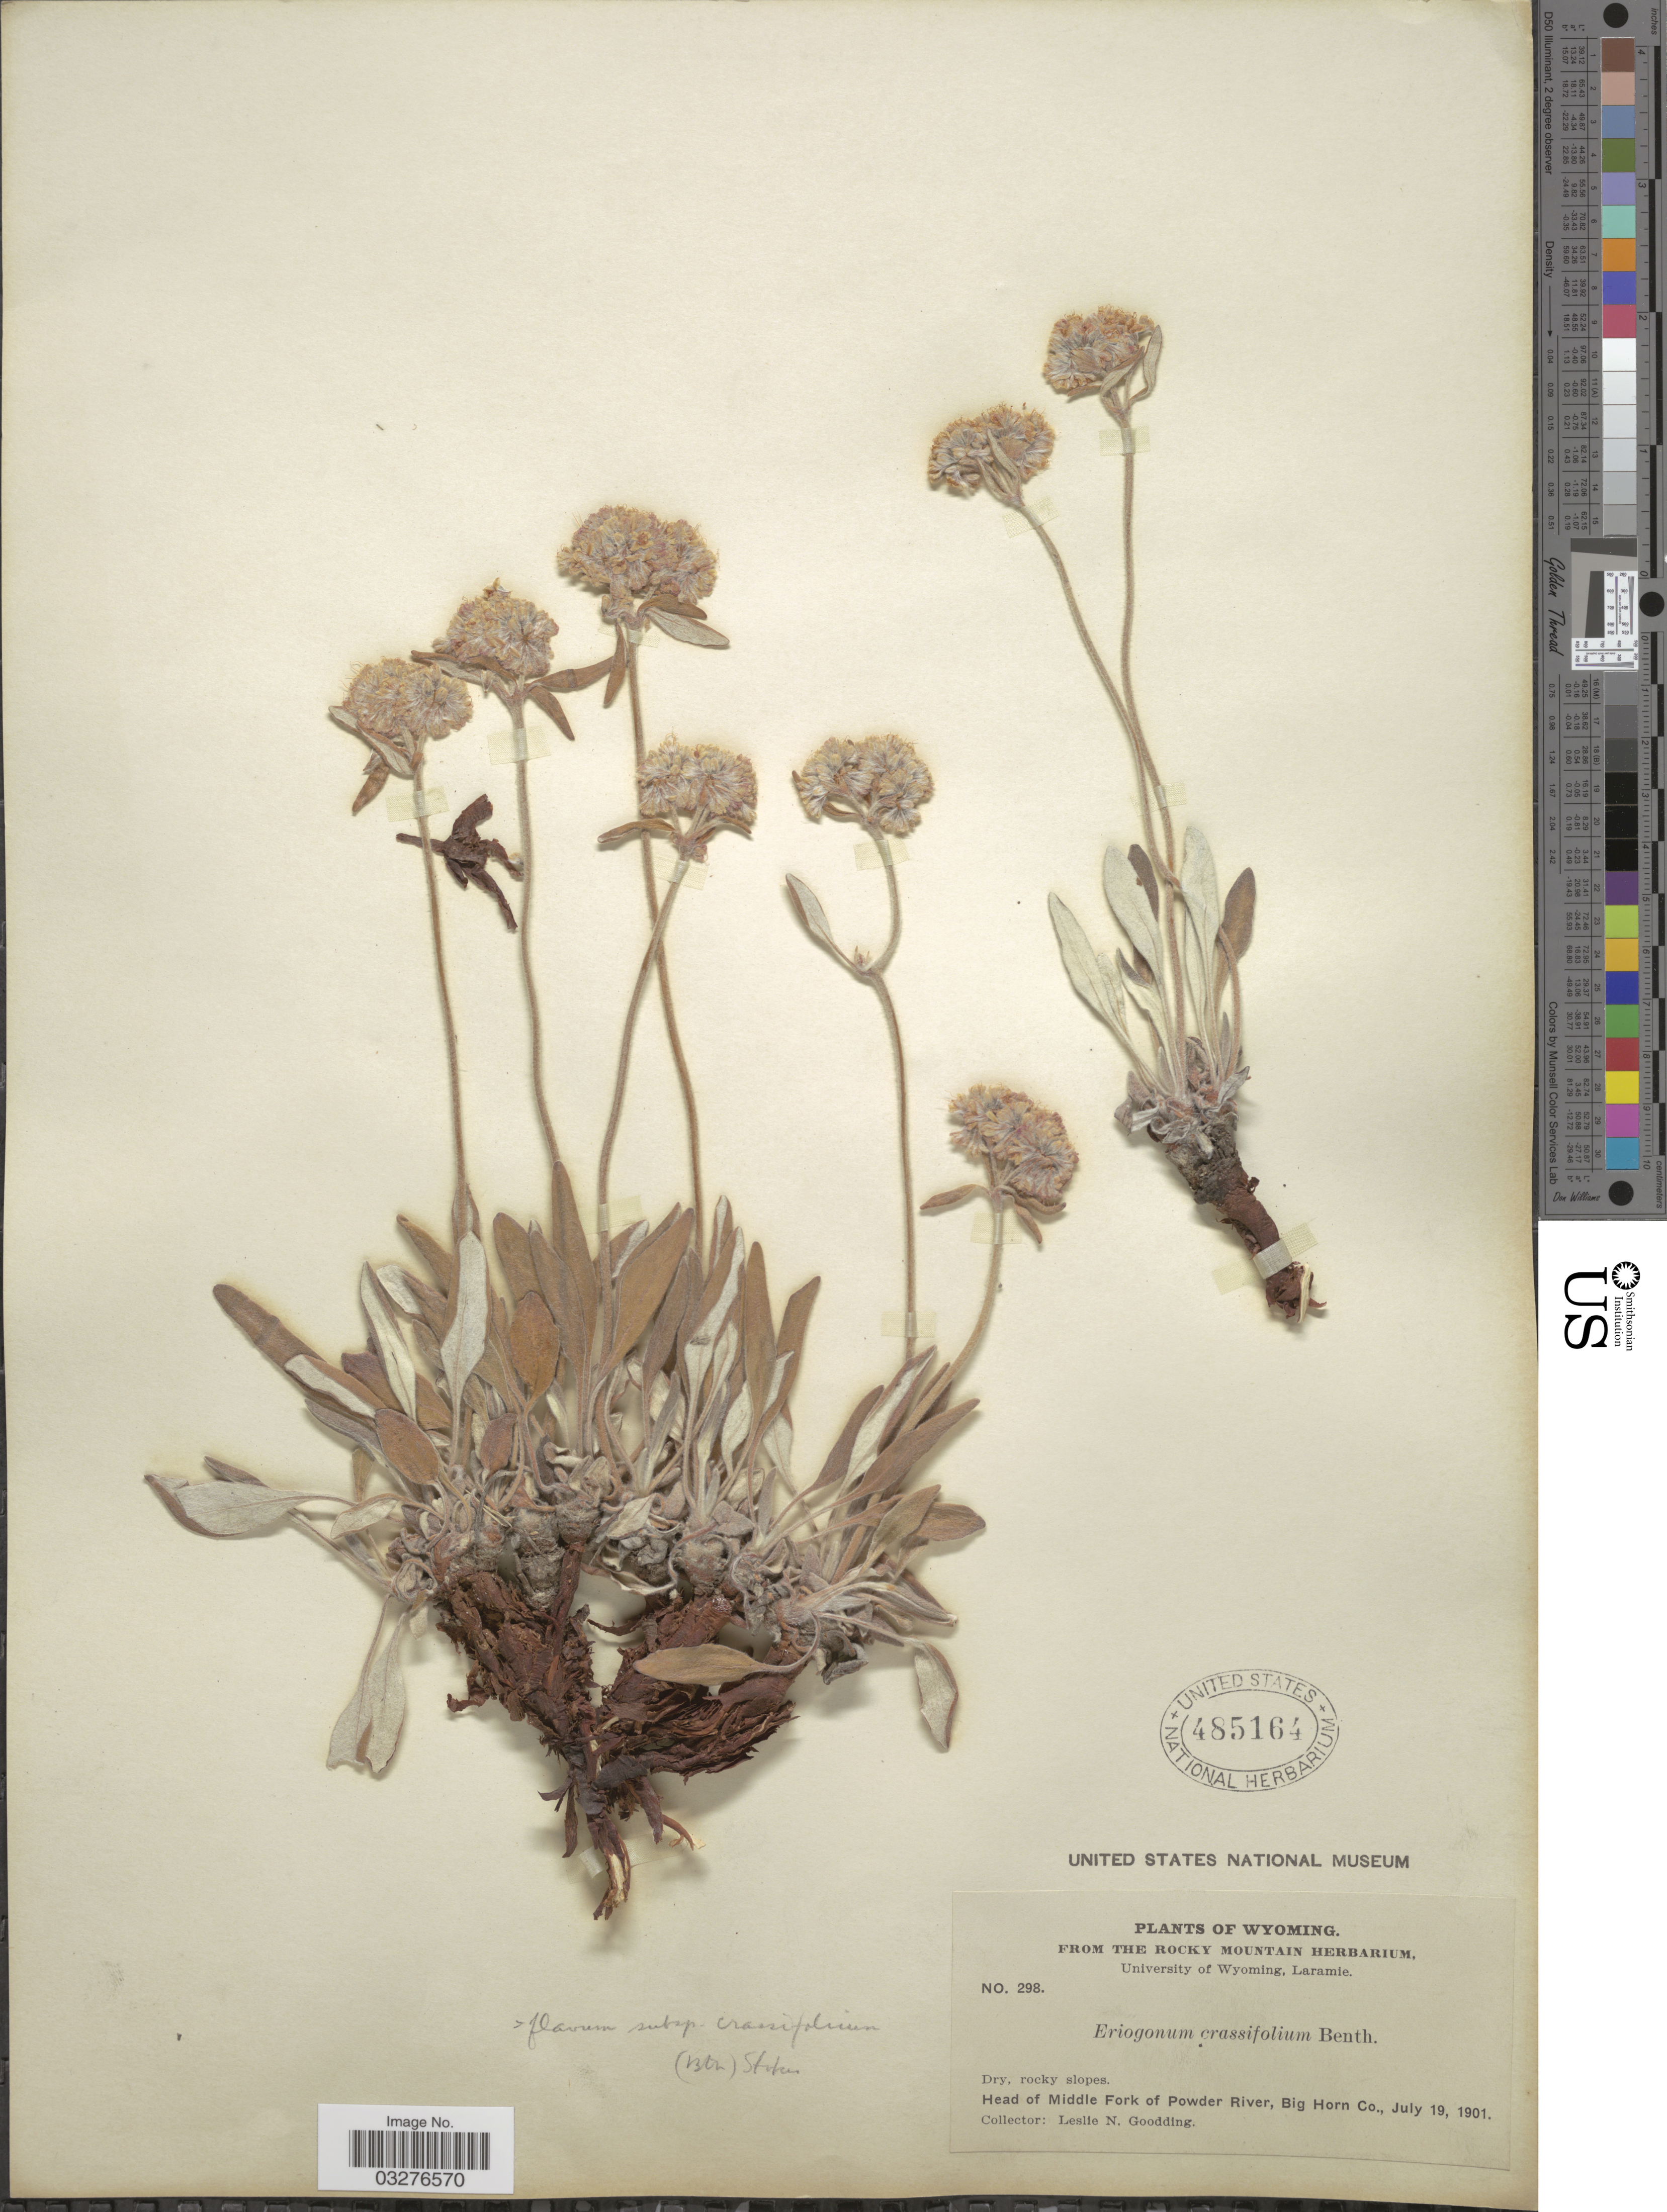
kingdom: Plantae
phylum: Tracheophyta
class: Magnoliopsida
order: Caryophyllales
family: Polygonaceae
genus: Eriogonum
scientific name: Eriogonum flavum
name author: Nutt. ex Benth.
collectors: L. N. Goodding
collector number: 298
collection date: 1901-07-19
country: United States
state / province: Wyoming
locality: Head of Middle Fork of Powder River, Big Horn Co.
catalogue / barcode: US 485164